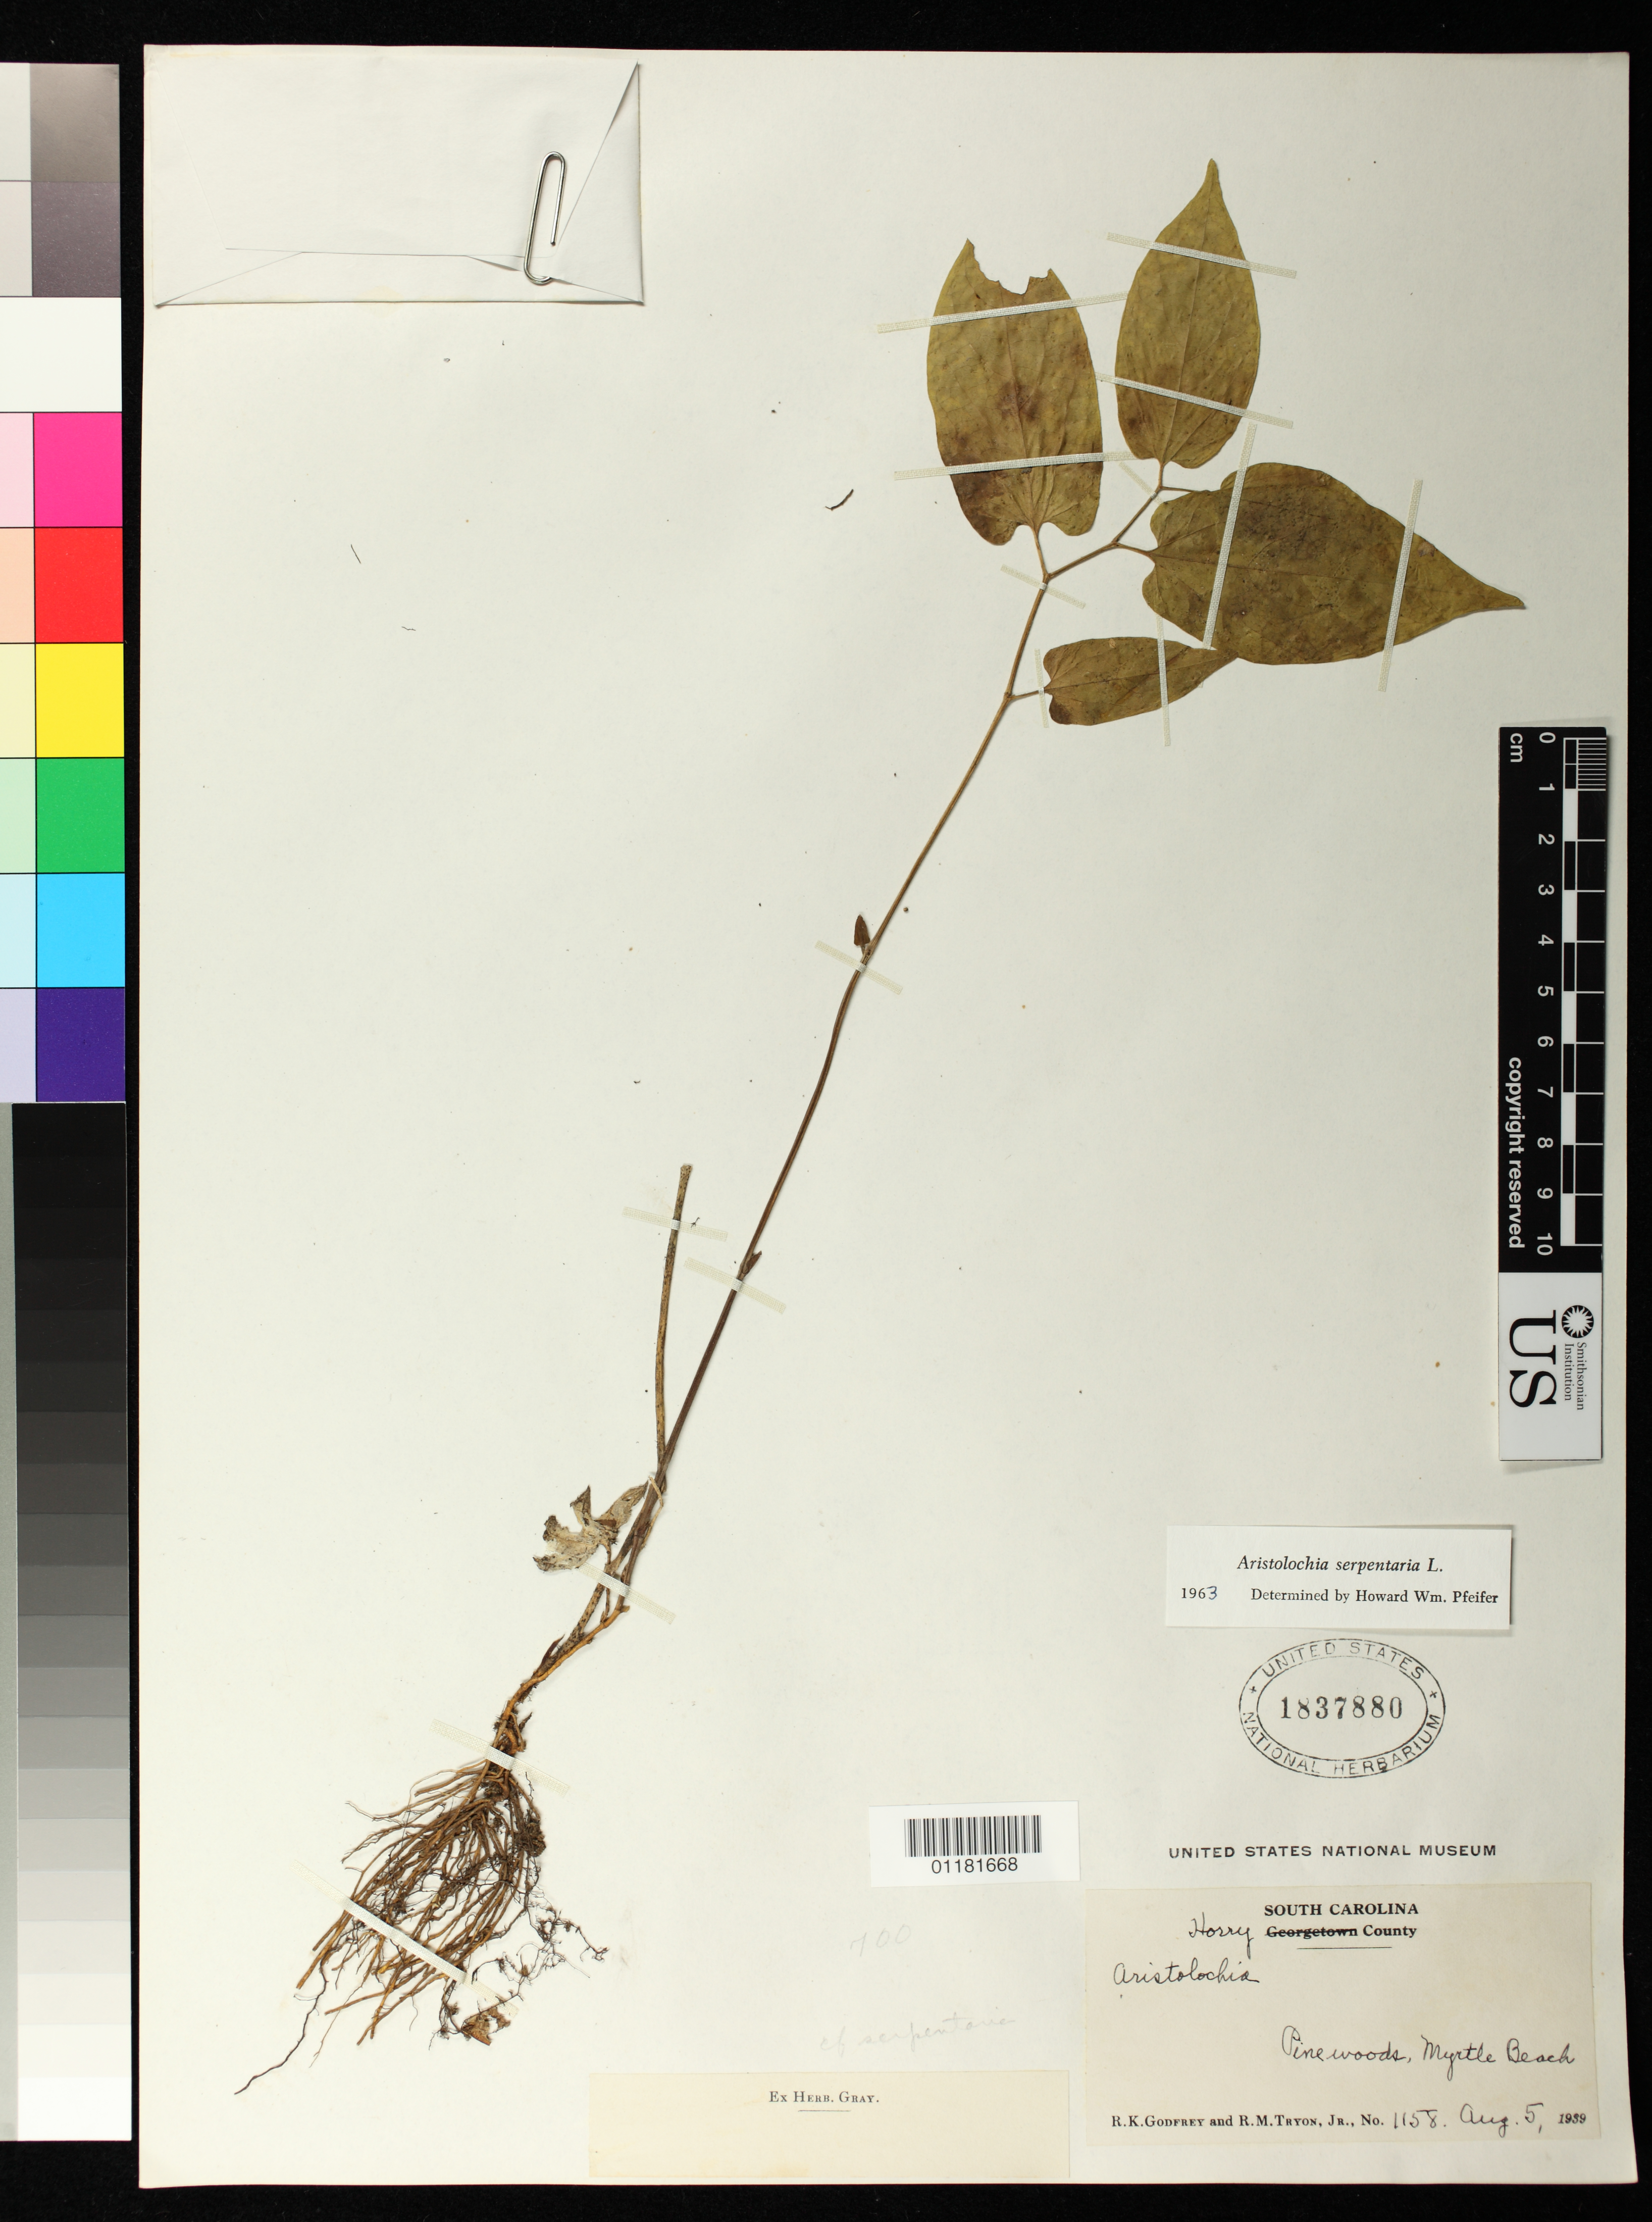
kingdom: Plantae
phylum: Tracheophyta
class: Magnoliopsida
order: Piperales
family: Aristolochiaceae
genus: Aristolochia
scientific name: Aristolochia serpentaria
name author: L.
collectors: R. K. Godfrey & R. M. Tryon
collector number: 1158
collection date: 1939-08-05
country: United States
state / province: South Carolina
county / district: Horry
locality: Pinewoods, Myrtle Beach, Horry County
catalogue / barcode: US 1837880